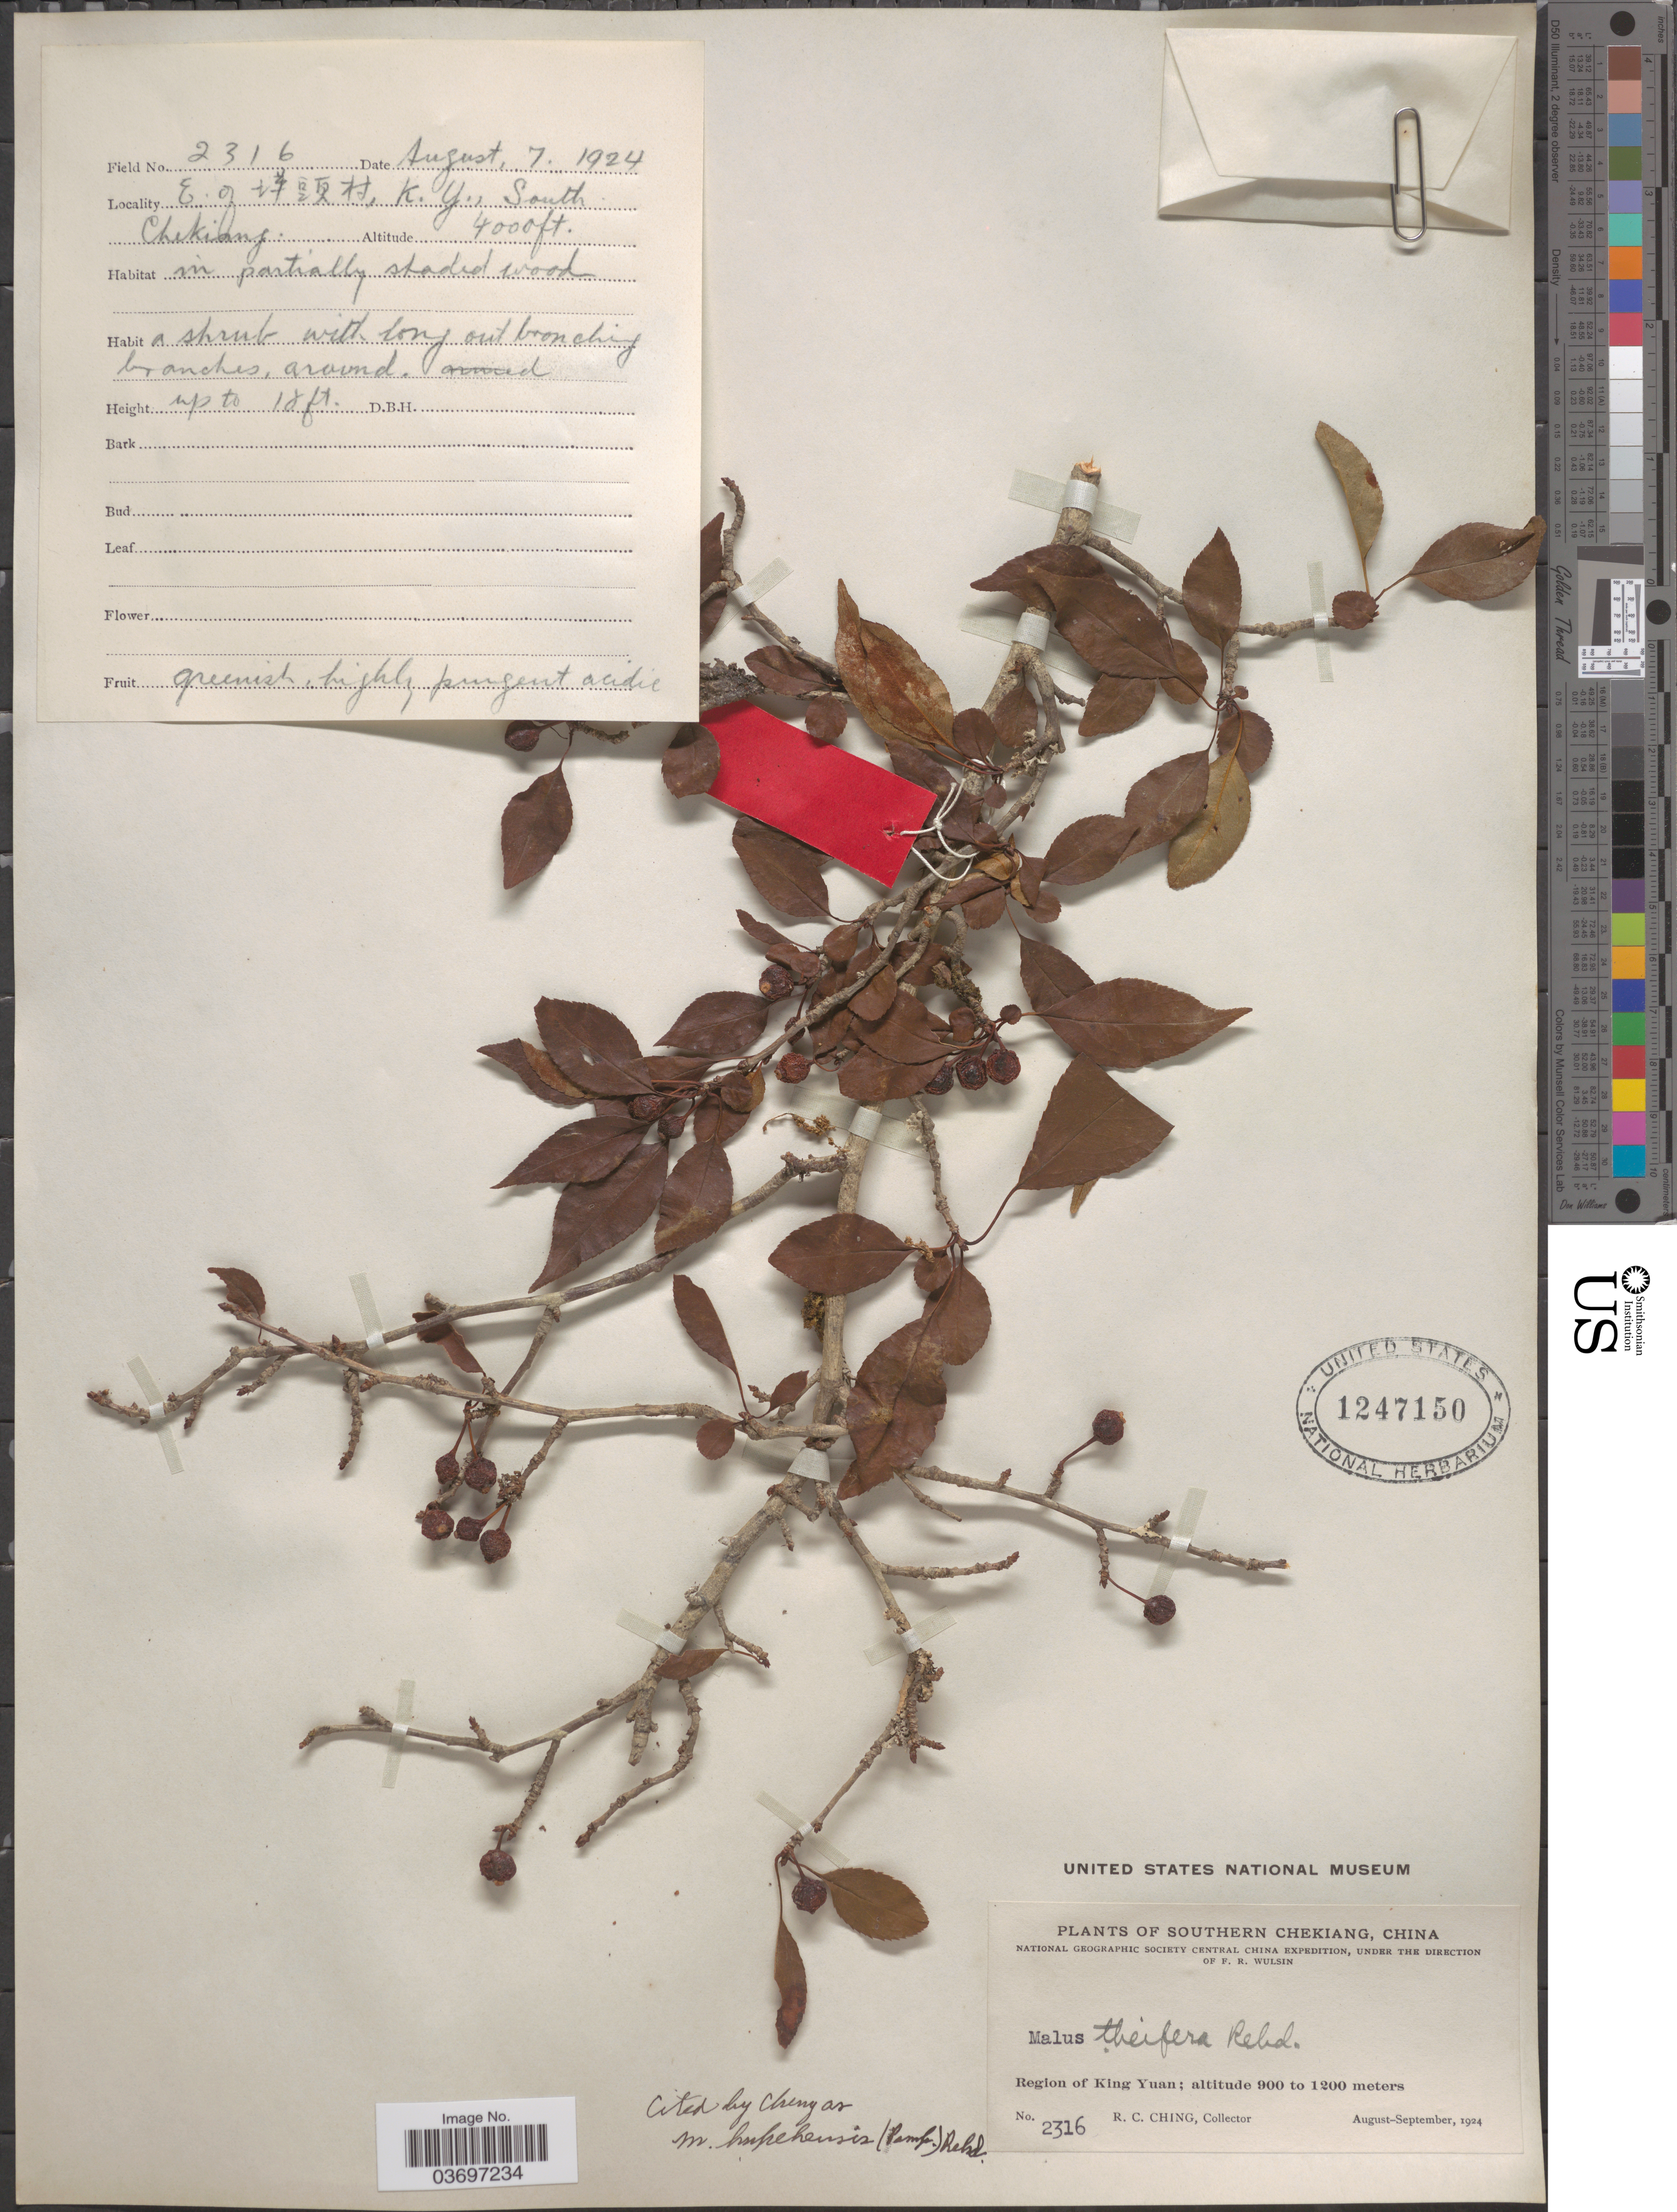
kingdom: Plantae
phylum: Tracheophyta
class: Magnoliopsida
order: Rosales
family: Rosaceae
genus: Malus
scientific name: Malus hupehensis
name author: (Pamp.) Rehder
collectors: R. C. Ching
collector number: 2316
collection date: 1924-08-07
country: China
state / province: Zhejiang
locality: Southern Chekiang. Region of King Yuan. E. of X, K. Y., South Chekiang.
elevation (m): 1219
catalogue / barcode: US 1247150